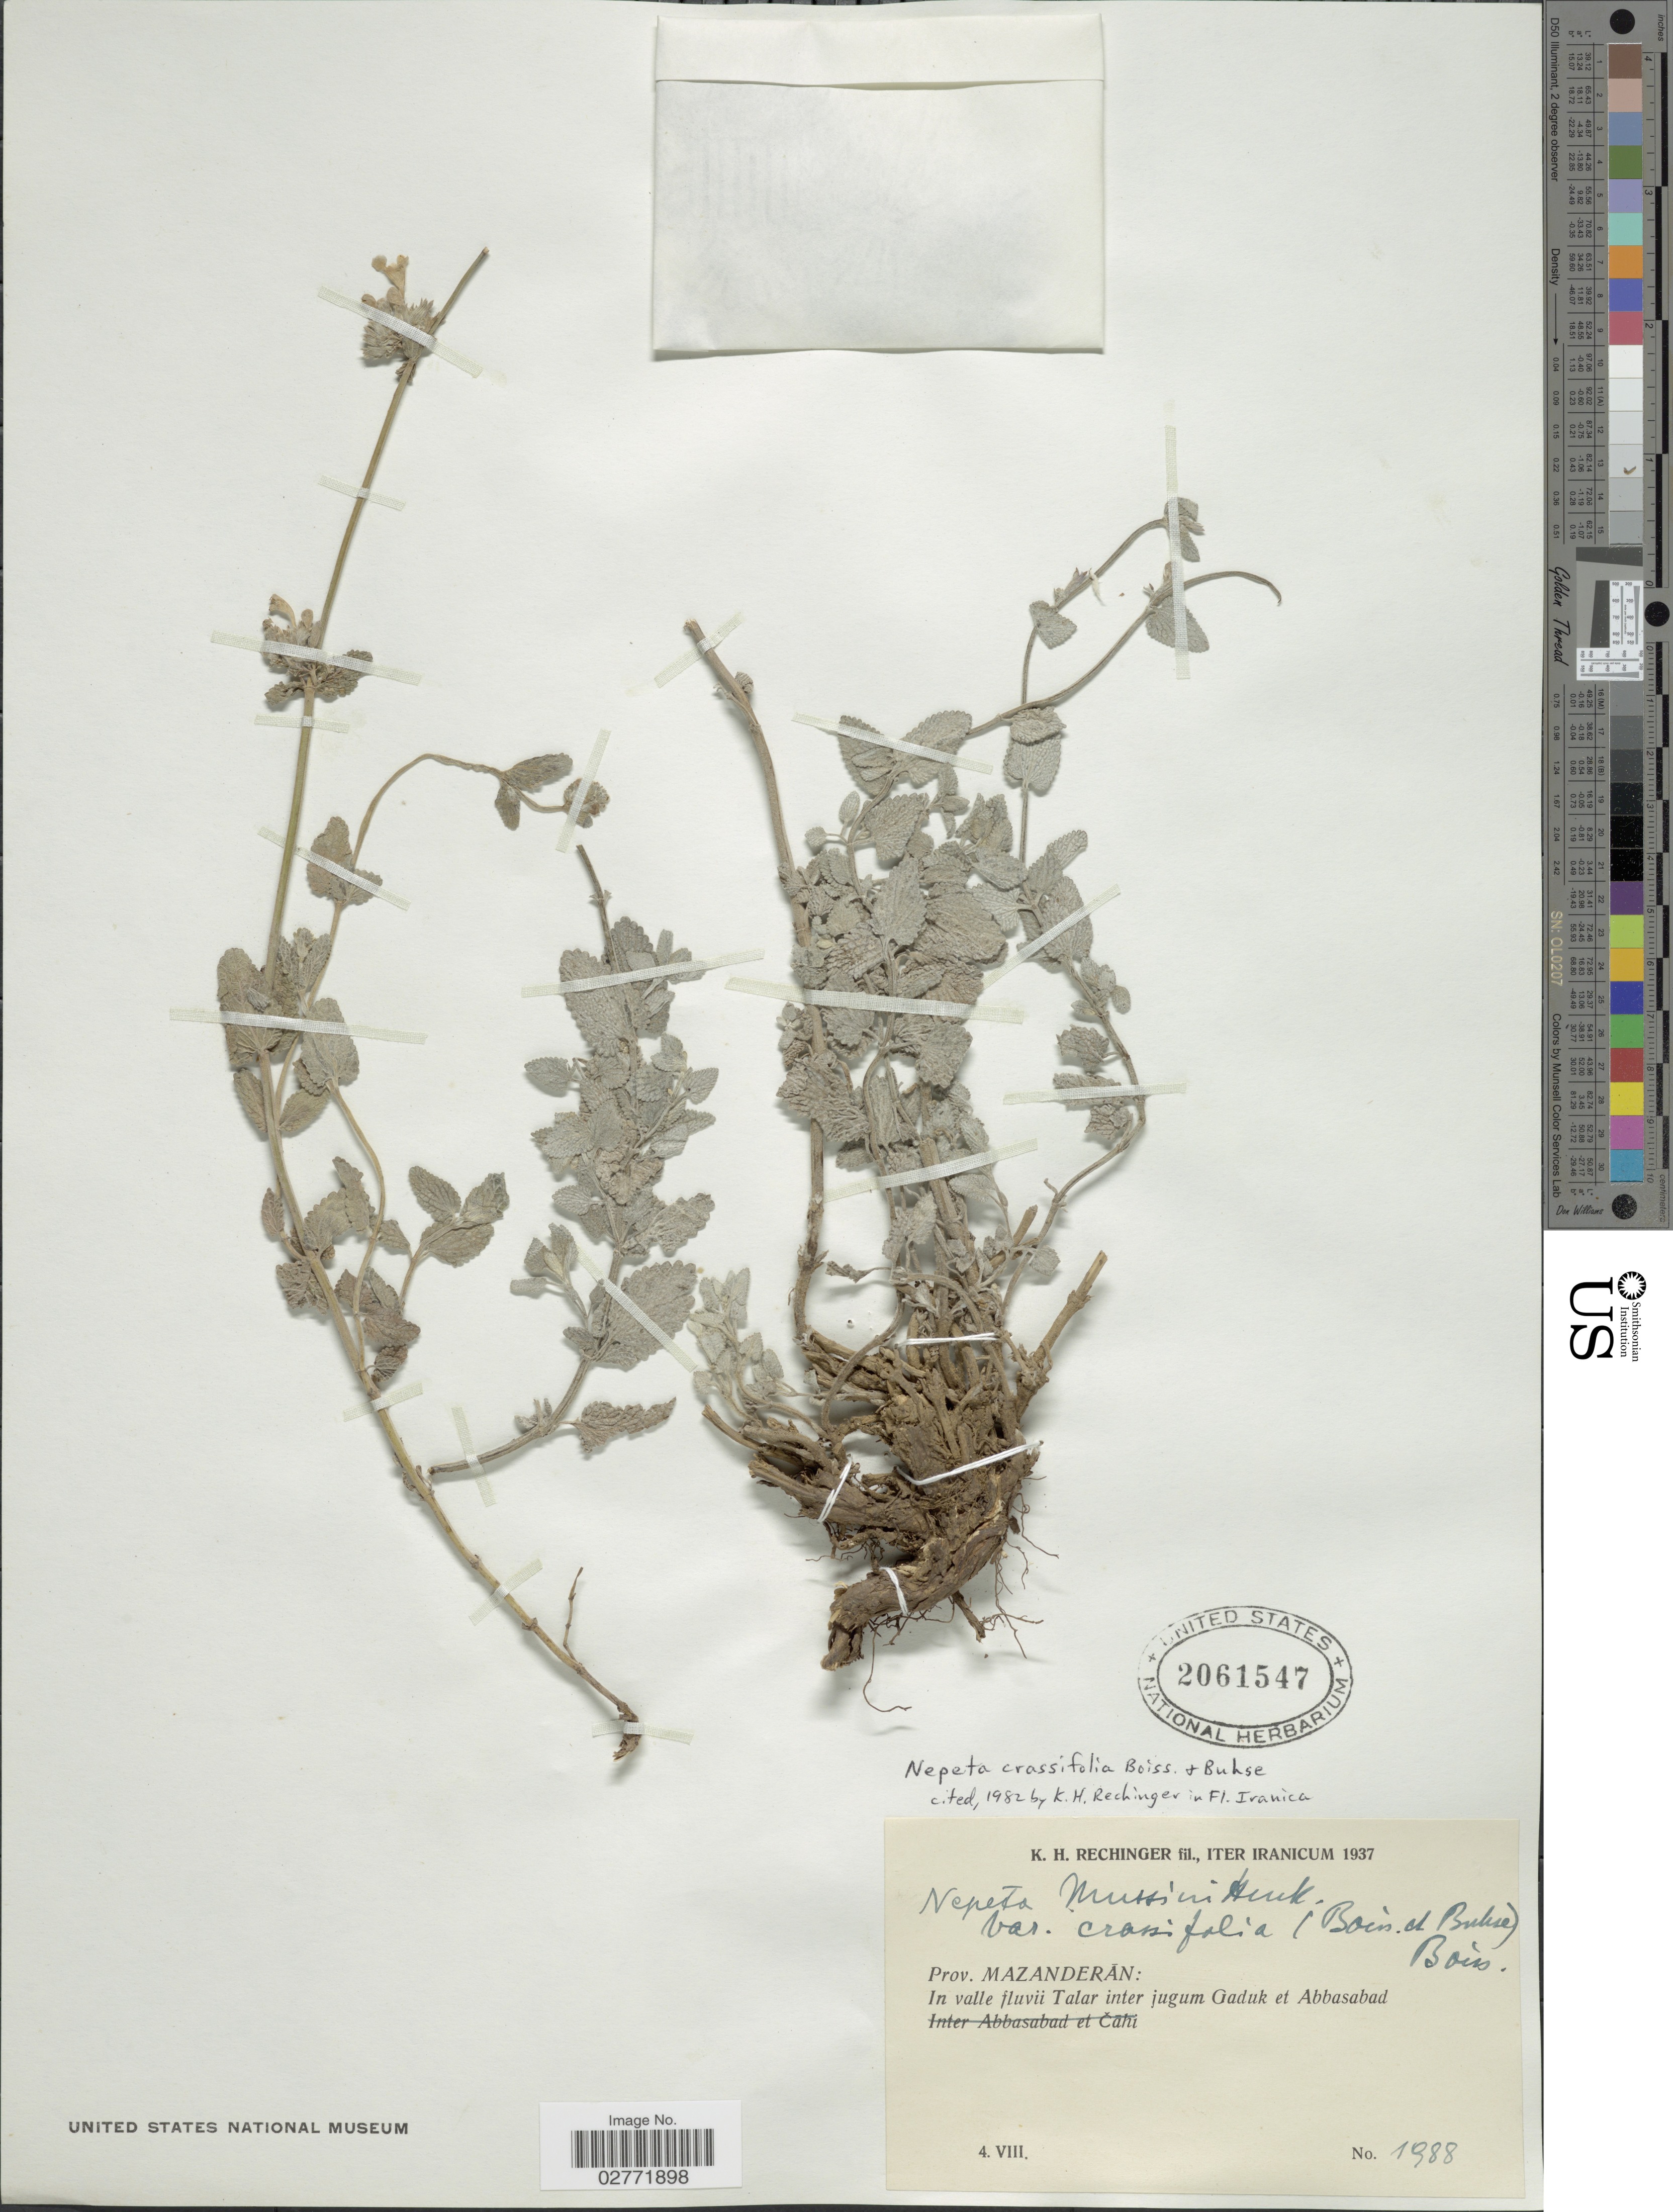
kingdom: Plantae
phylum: Tracheophyta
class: Magnoliopsida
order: Lamiales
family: Lamiaceae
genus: Nepeta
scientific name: Nepeta crassifolia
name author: Boiss. & Buhse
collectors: K. H. Rechinger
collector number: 1988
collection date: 1937-08-04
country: Iran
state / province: Mazandaran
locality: In valle fluvii Talar inter jugum Gaduk et Abbasabad.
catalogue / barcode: US 2061547